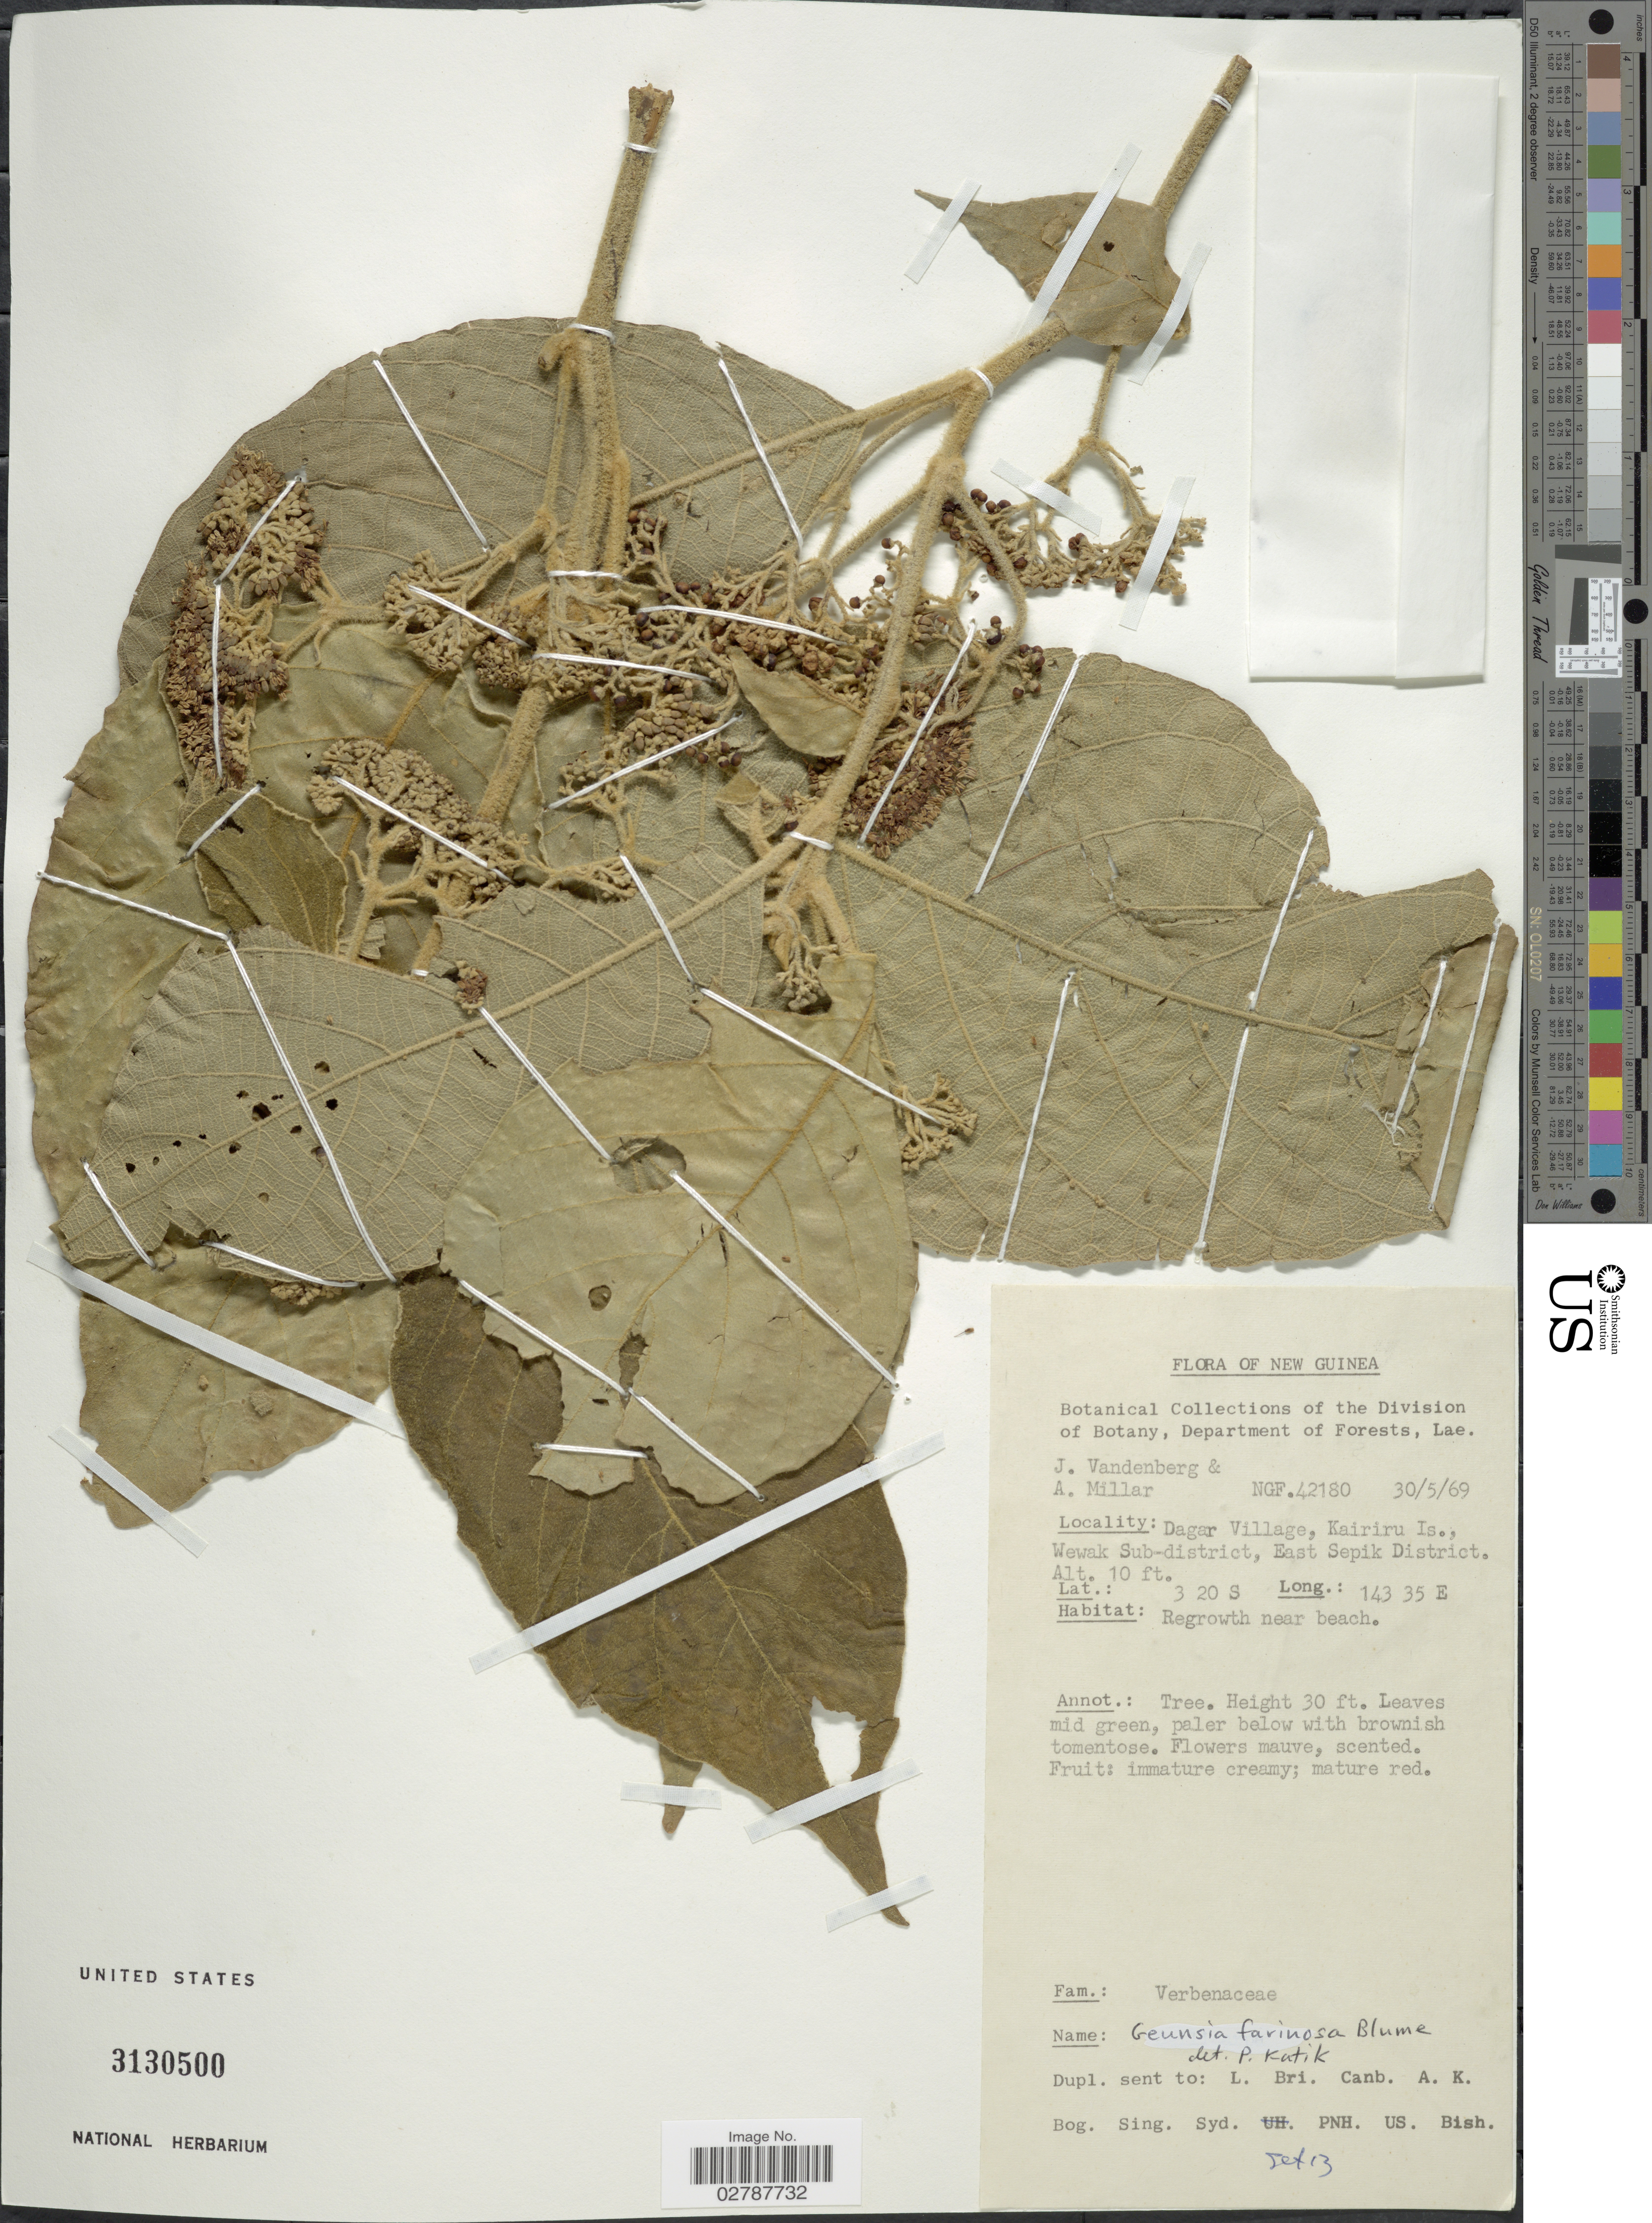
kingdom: Plantae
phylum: Tracheophyta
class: Magnoliopsida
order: Lamiales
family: Lamiaceae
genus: Callicarpa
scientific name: Callicarpa farinosa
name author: Roxb. ex C.B. Clarke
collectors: J. Vandenberg & A. Millar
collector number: NGF42180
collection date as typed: Transcribed d/m/y: 30/5/69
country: Papua New Guinea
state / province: East Sepik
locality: New Guinea. Dagar Village, Kairiru Is., Wewak Sub-district, East Sepik District.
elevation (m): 3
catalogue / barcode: US 3130500